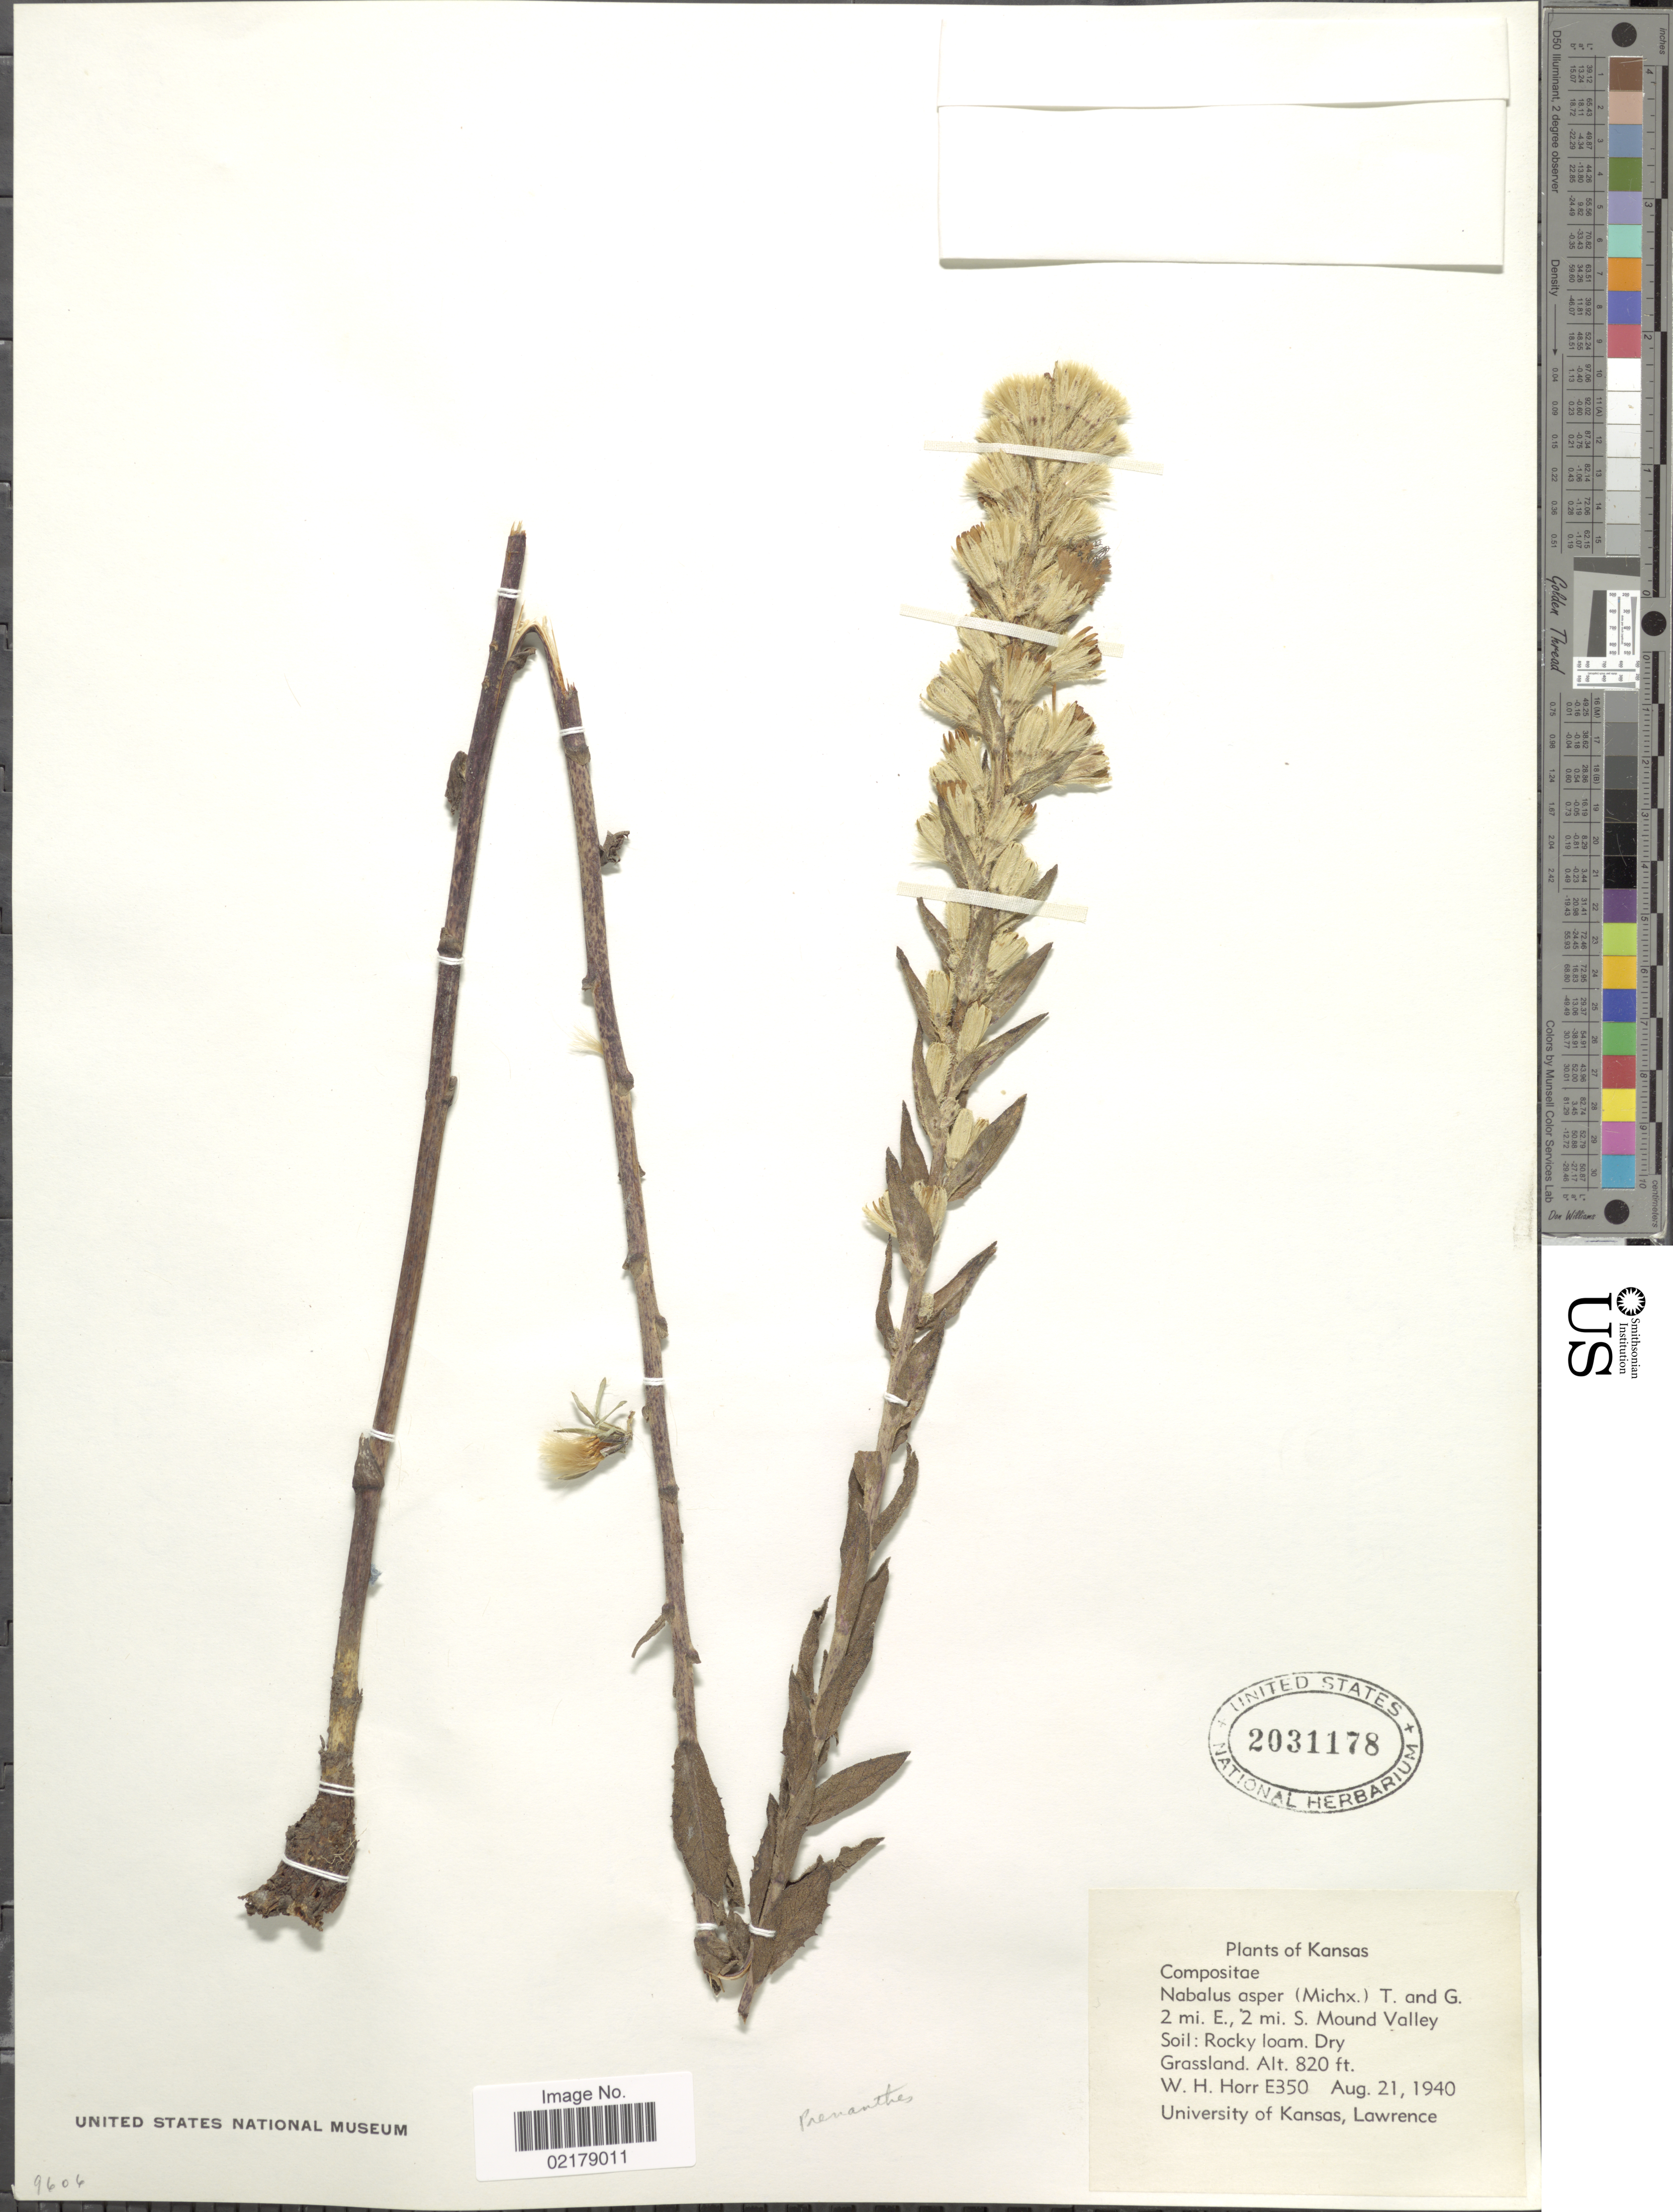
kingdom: Plantae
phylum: Tracheophyta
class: Magnoliopsida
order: Asterales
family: Asteraceae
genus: Nabalus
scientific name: Nabalus asper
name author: (Michx.) Torr. & A. Gray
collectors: W. H. Horr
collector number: E350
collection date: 1940-08-21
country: United States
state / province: Kansas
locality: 2 mi E., 2 mi S. Mound Valley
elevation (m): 250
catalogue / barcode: US 2031178